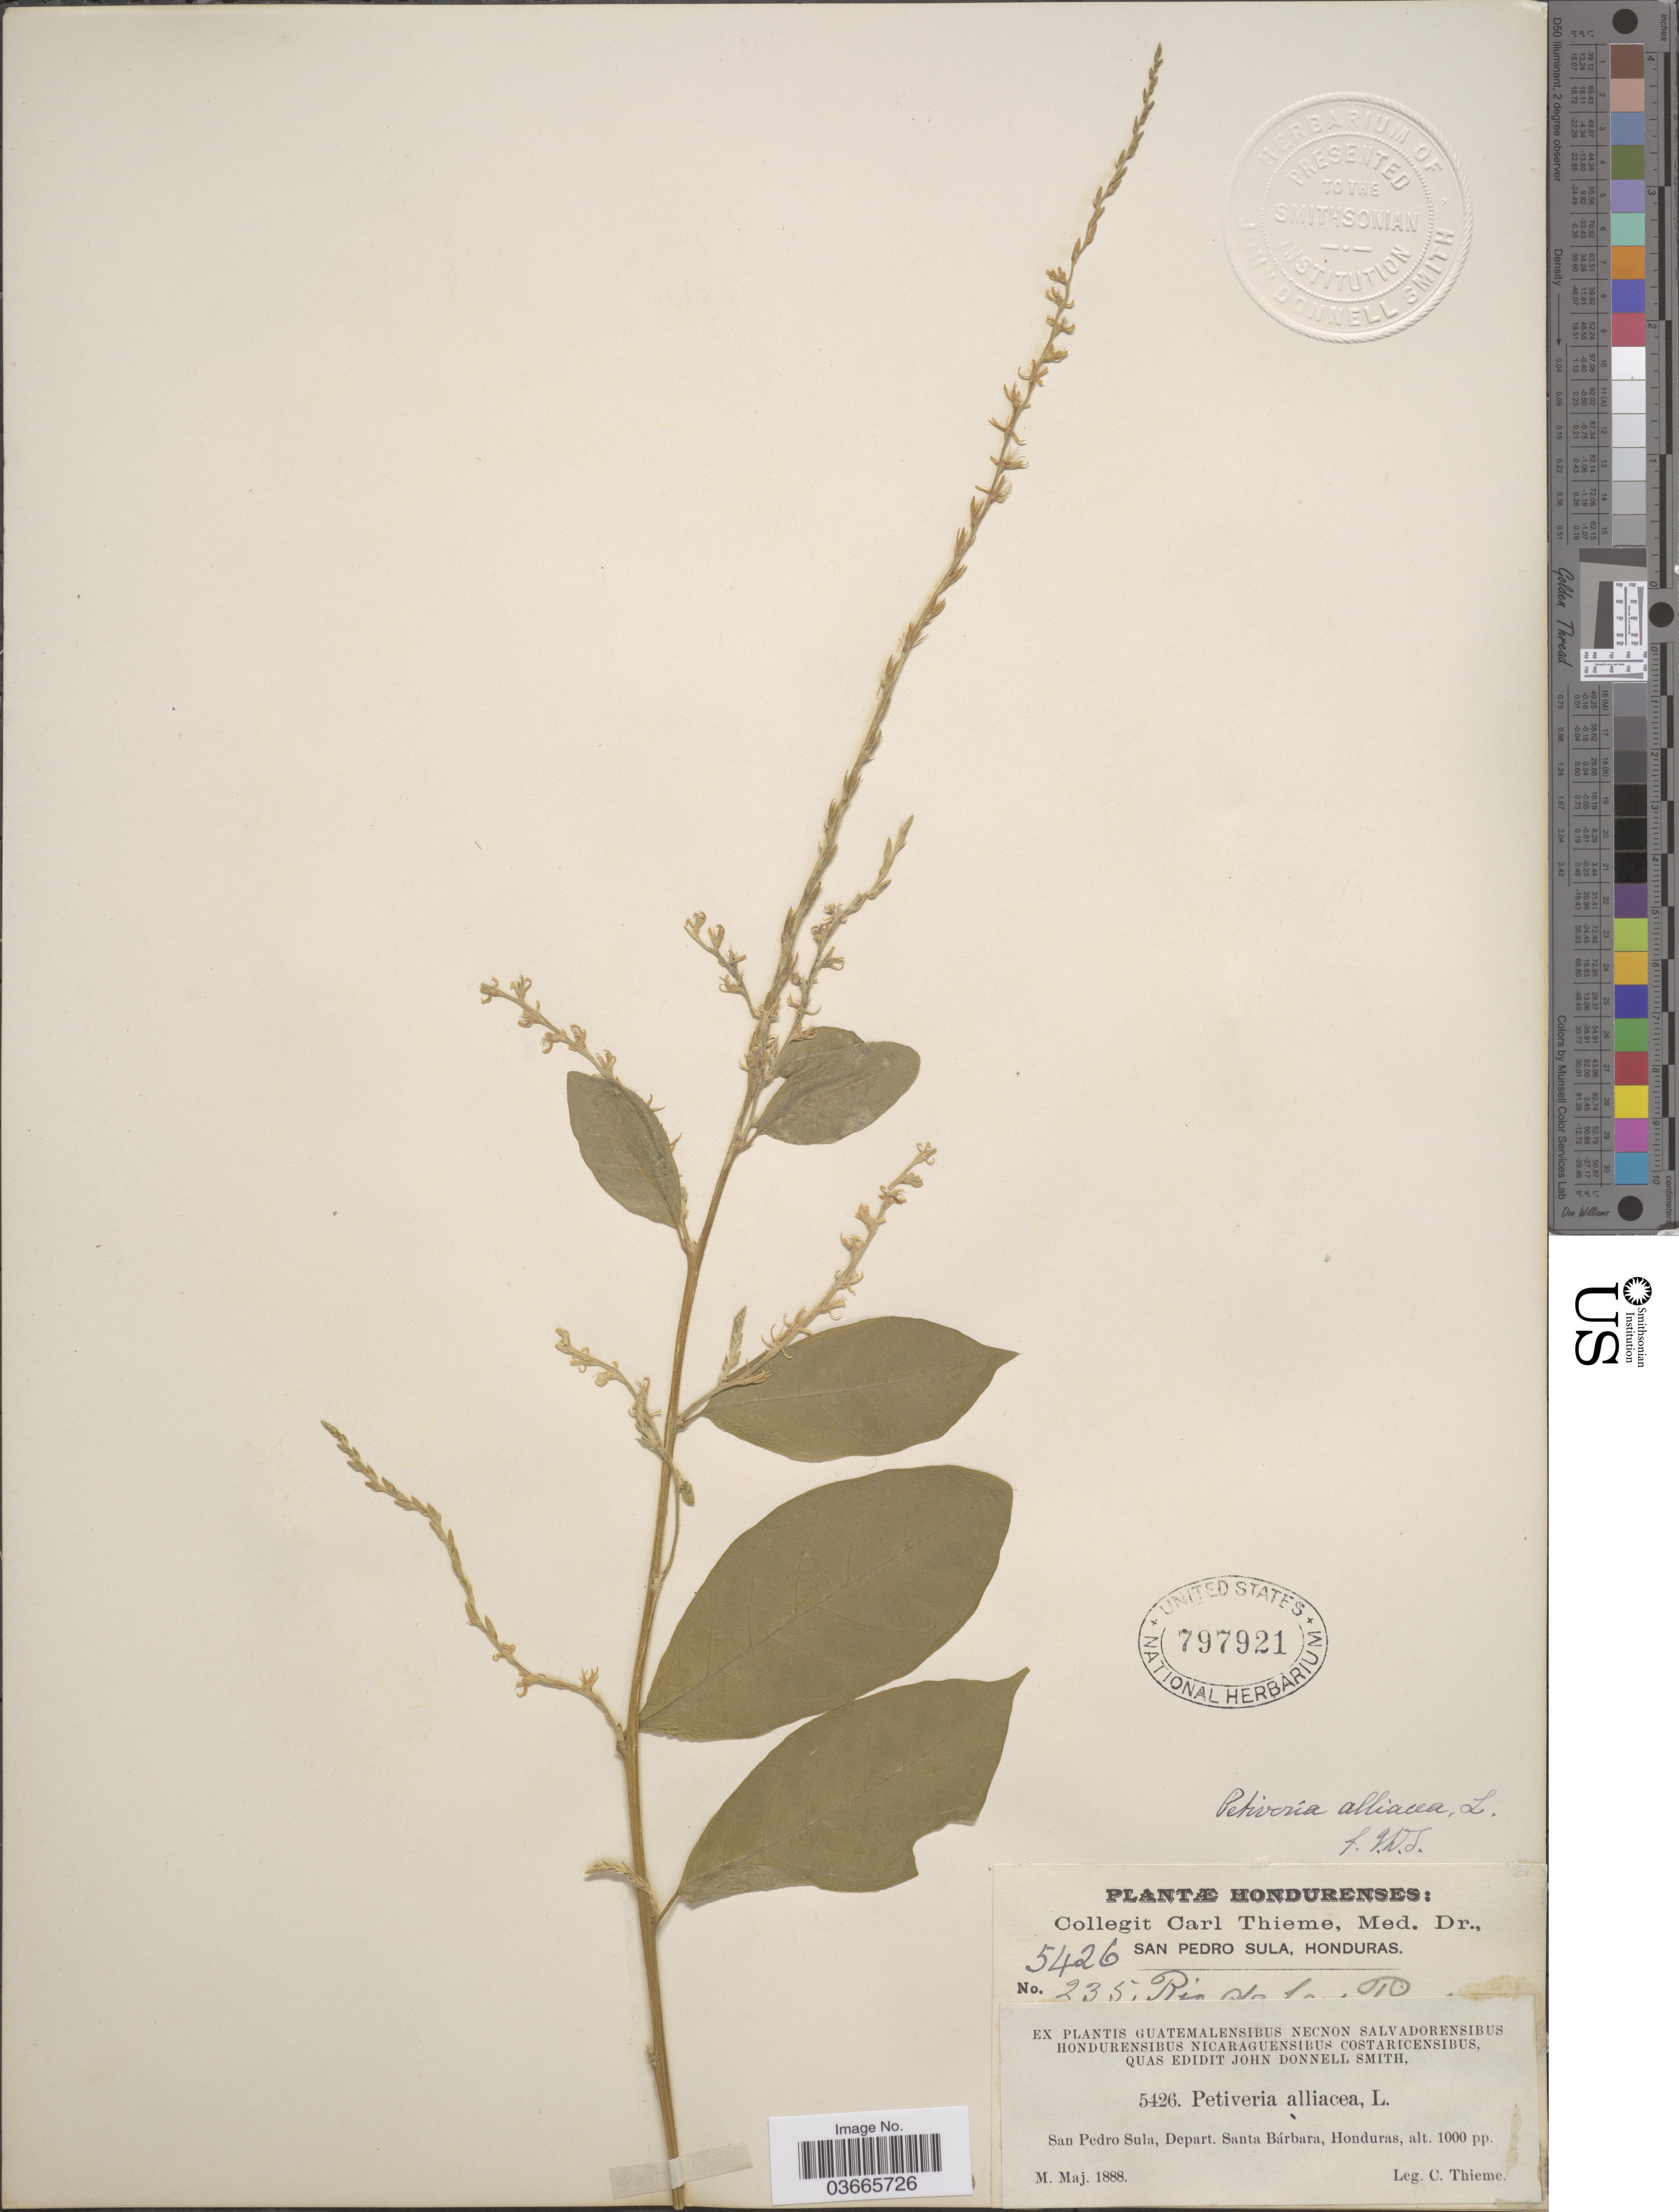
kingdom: Plantae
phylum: Tracheophyta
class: Magnoliopsida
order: Caryophyllales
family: Phytolaccaceae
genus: Petiveria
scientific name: Petiveria alliacea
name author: L.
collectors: C. Thieme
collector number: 5426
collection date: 1888-05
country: Honduras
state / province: Santa Bárbara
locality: San Pedro Sula, Depart. Santa Bárbara.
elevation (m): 305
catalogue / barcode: US 797921